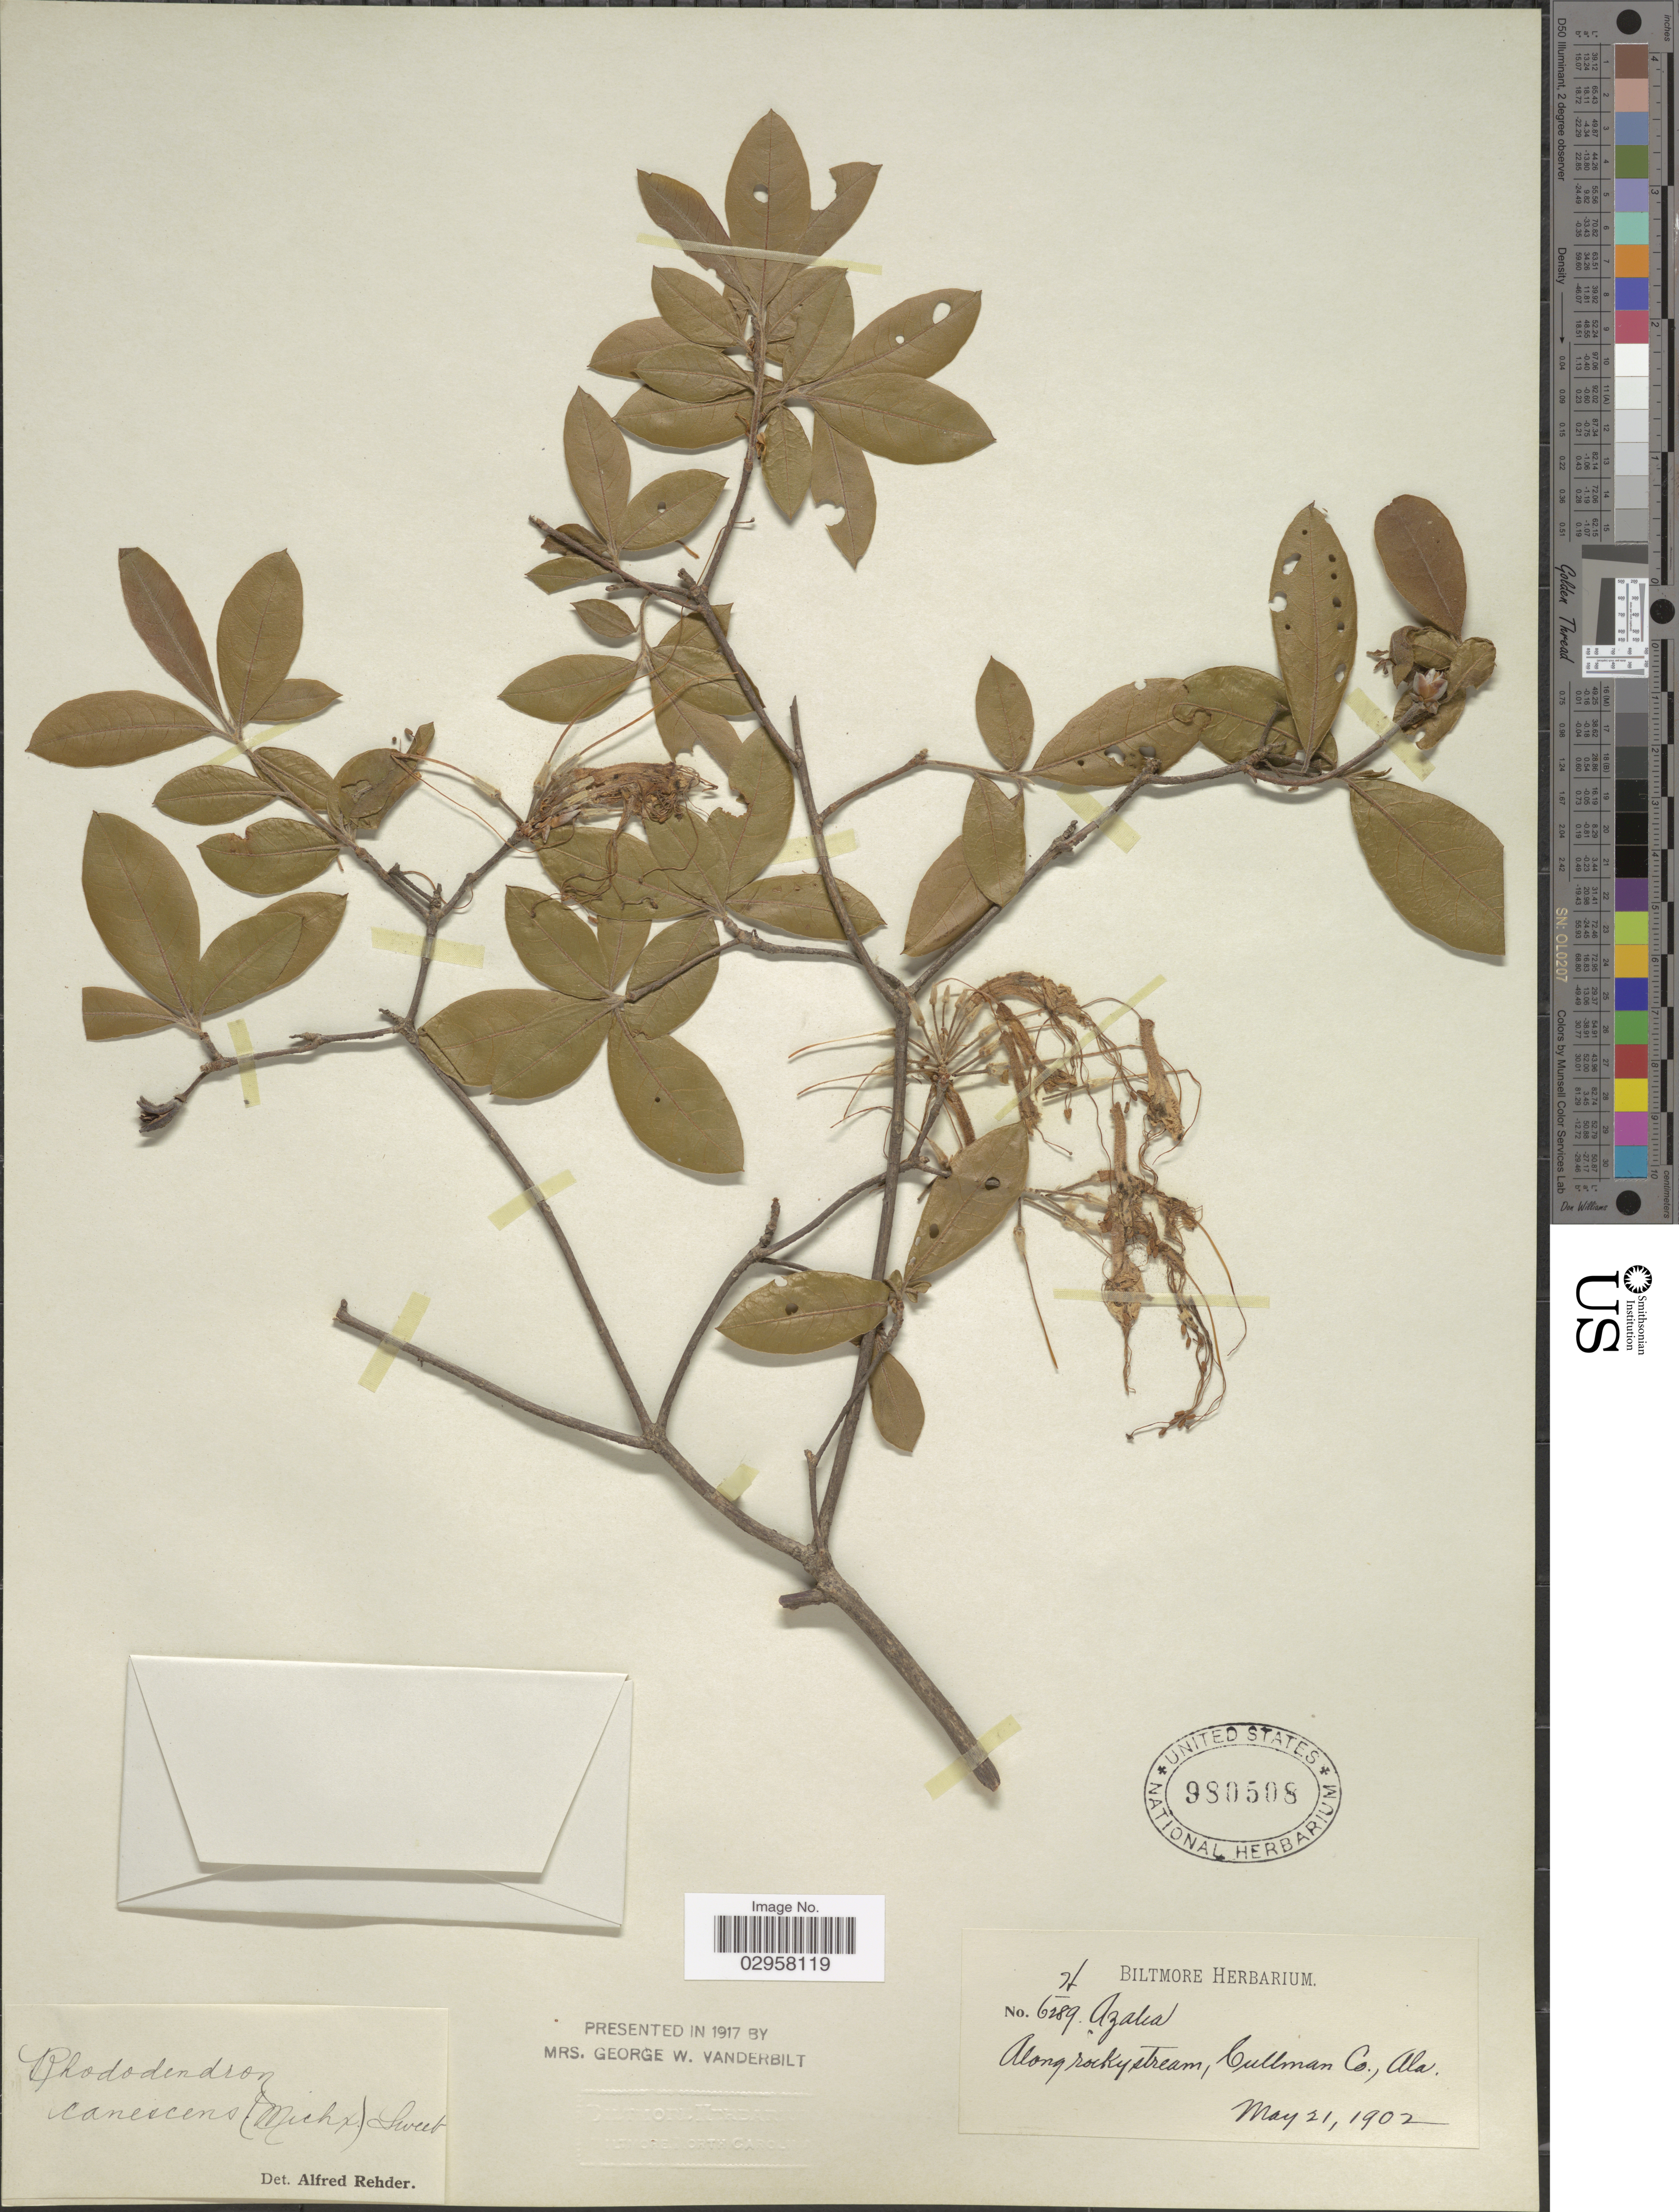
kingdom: Plantae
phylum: Tracheophyta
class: Magnoliopsida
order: Ericales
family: Ericaceae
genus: Rhododendron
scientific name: Rhododendron canescens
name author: (Michx.) Sweet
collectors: ex herb. Biltmore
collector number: H/6289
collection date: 1902-05-21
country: United States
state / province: Alabama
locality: Along rocky stream, Cullman Co.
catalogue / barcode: US 980508